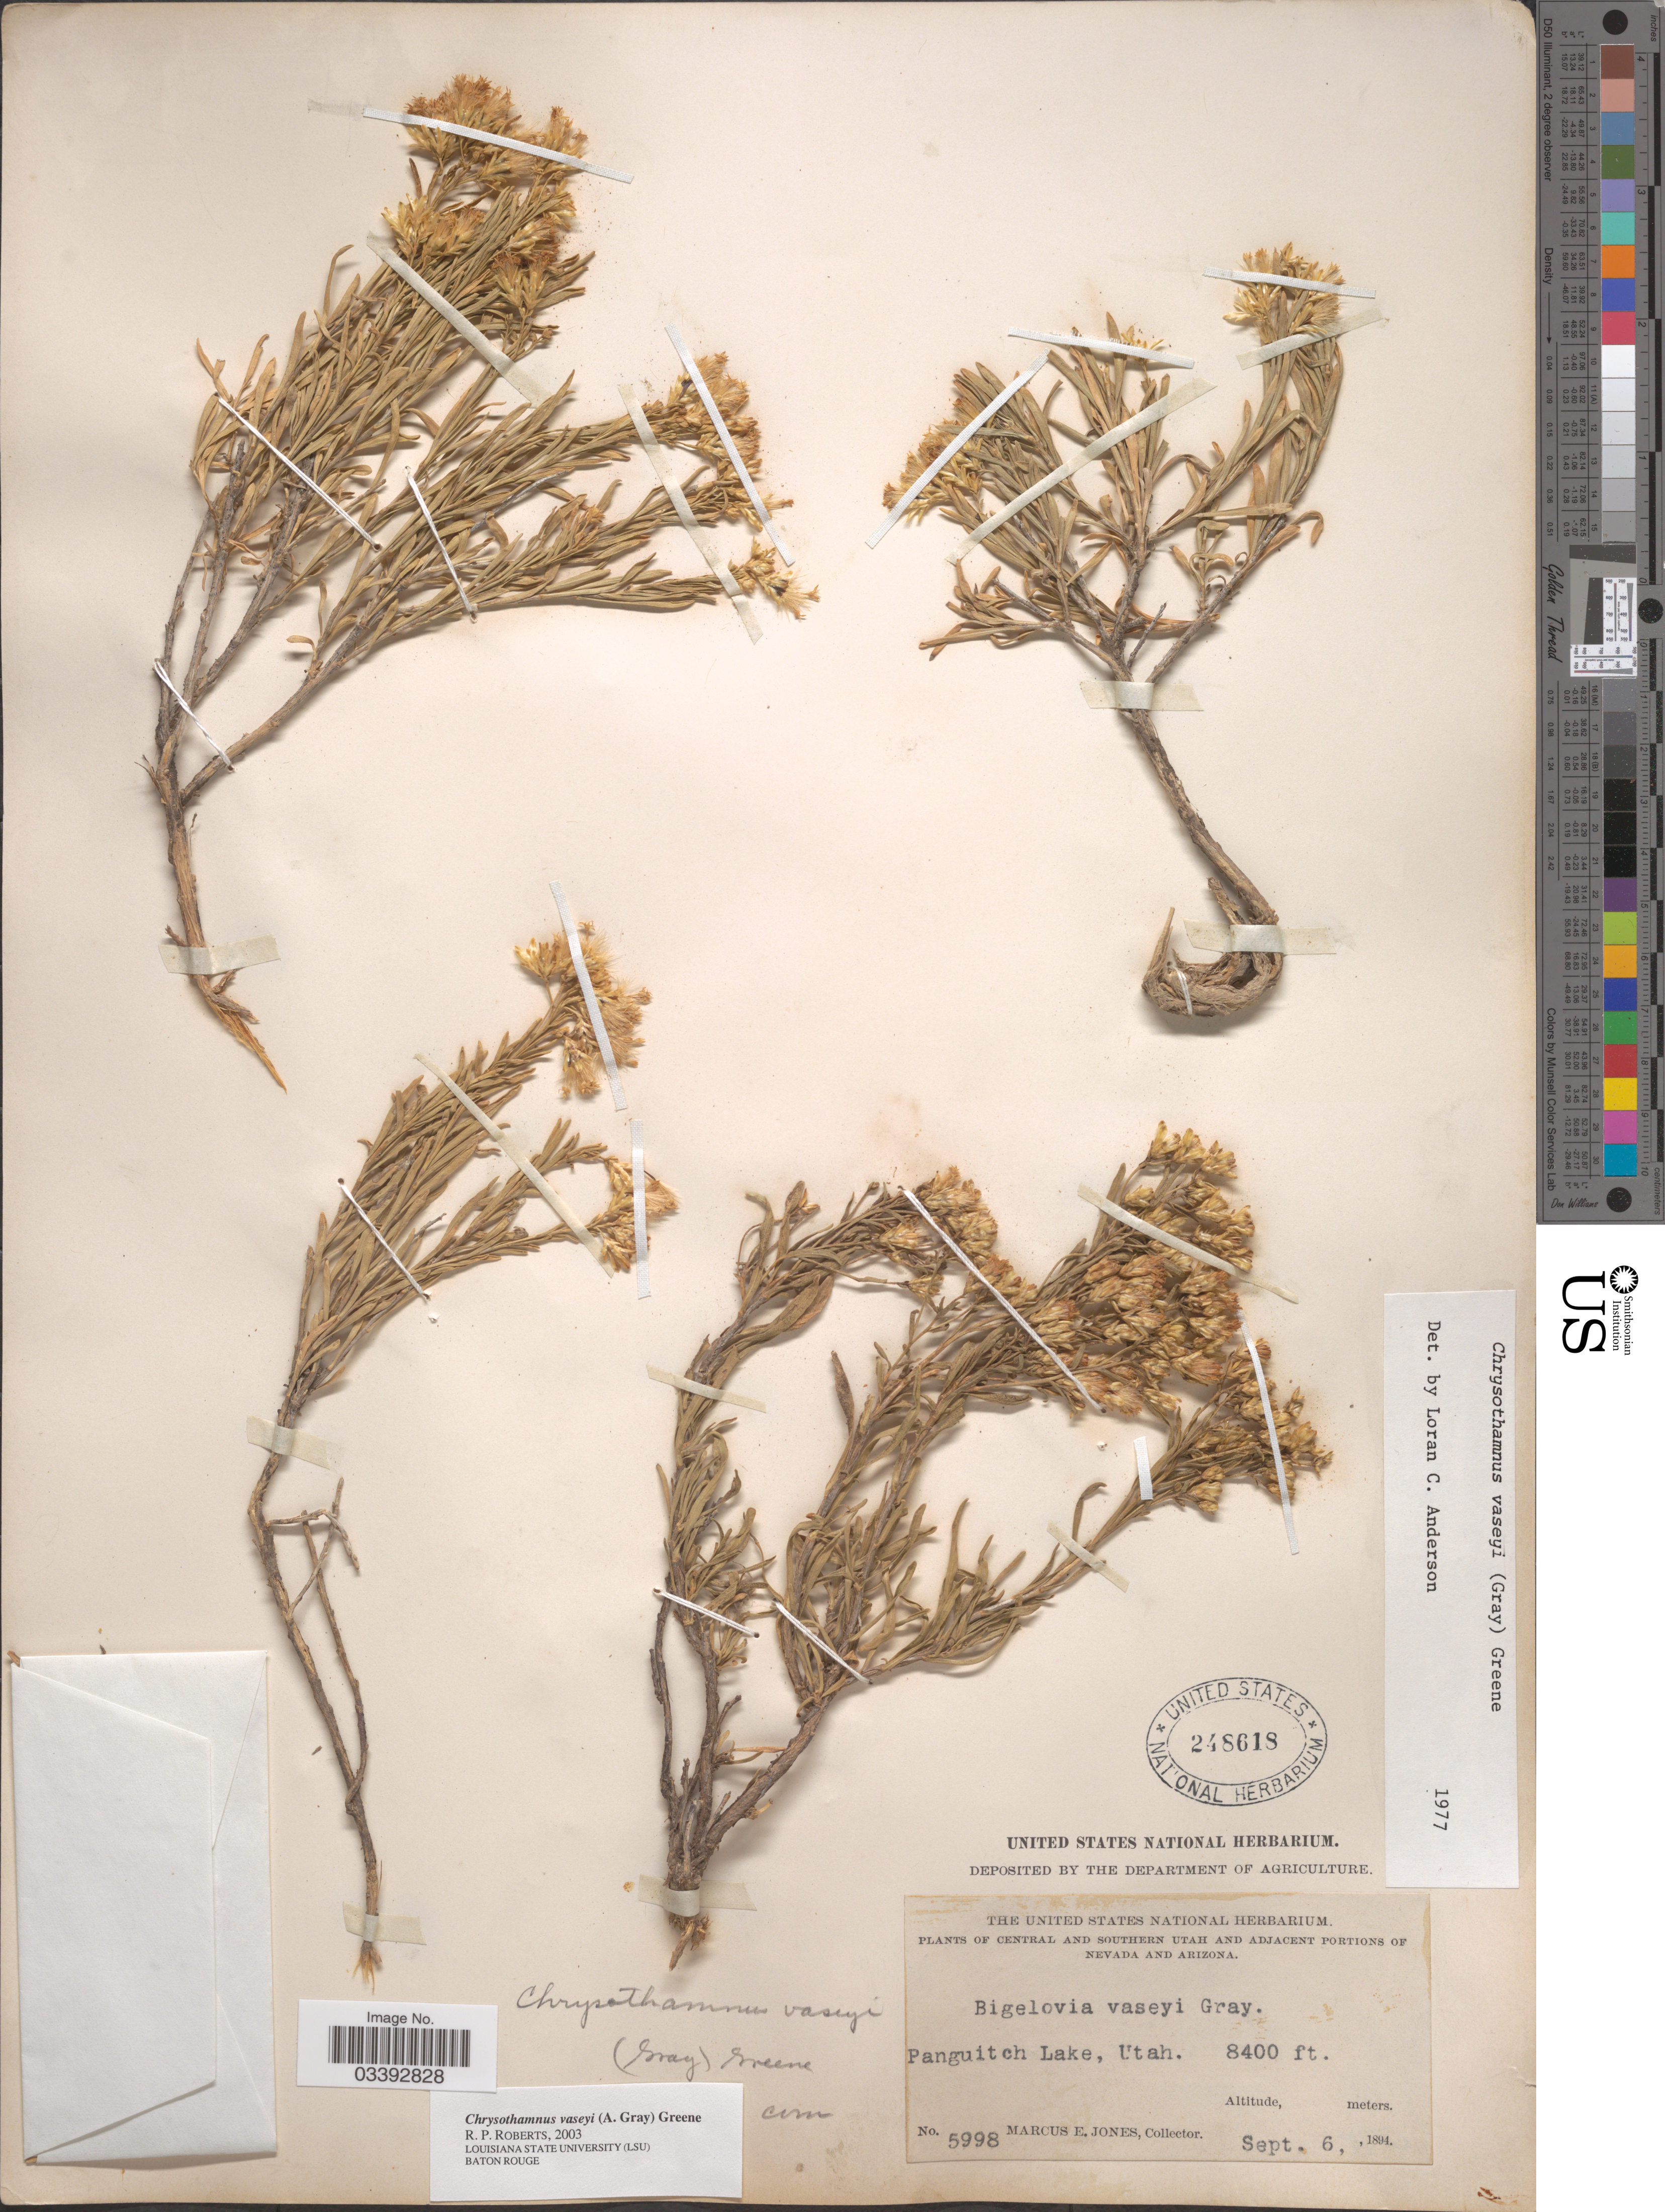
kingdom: Plantae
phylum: Tracheophyta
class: Magnoliopsida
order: Asterales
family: Asteraceae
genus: Chrysothamnus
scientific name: Chrysothamnus vaseyi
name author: (A. Gray) Greene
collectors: M. E. Jones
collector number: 5998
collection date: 1894-09-06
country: United States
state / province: Utah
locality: Central and Southern Utah, Panguitch Lake.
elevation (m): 2560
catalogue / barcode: US 248618